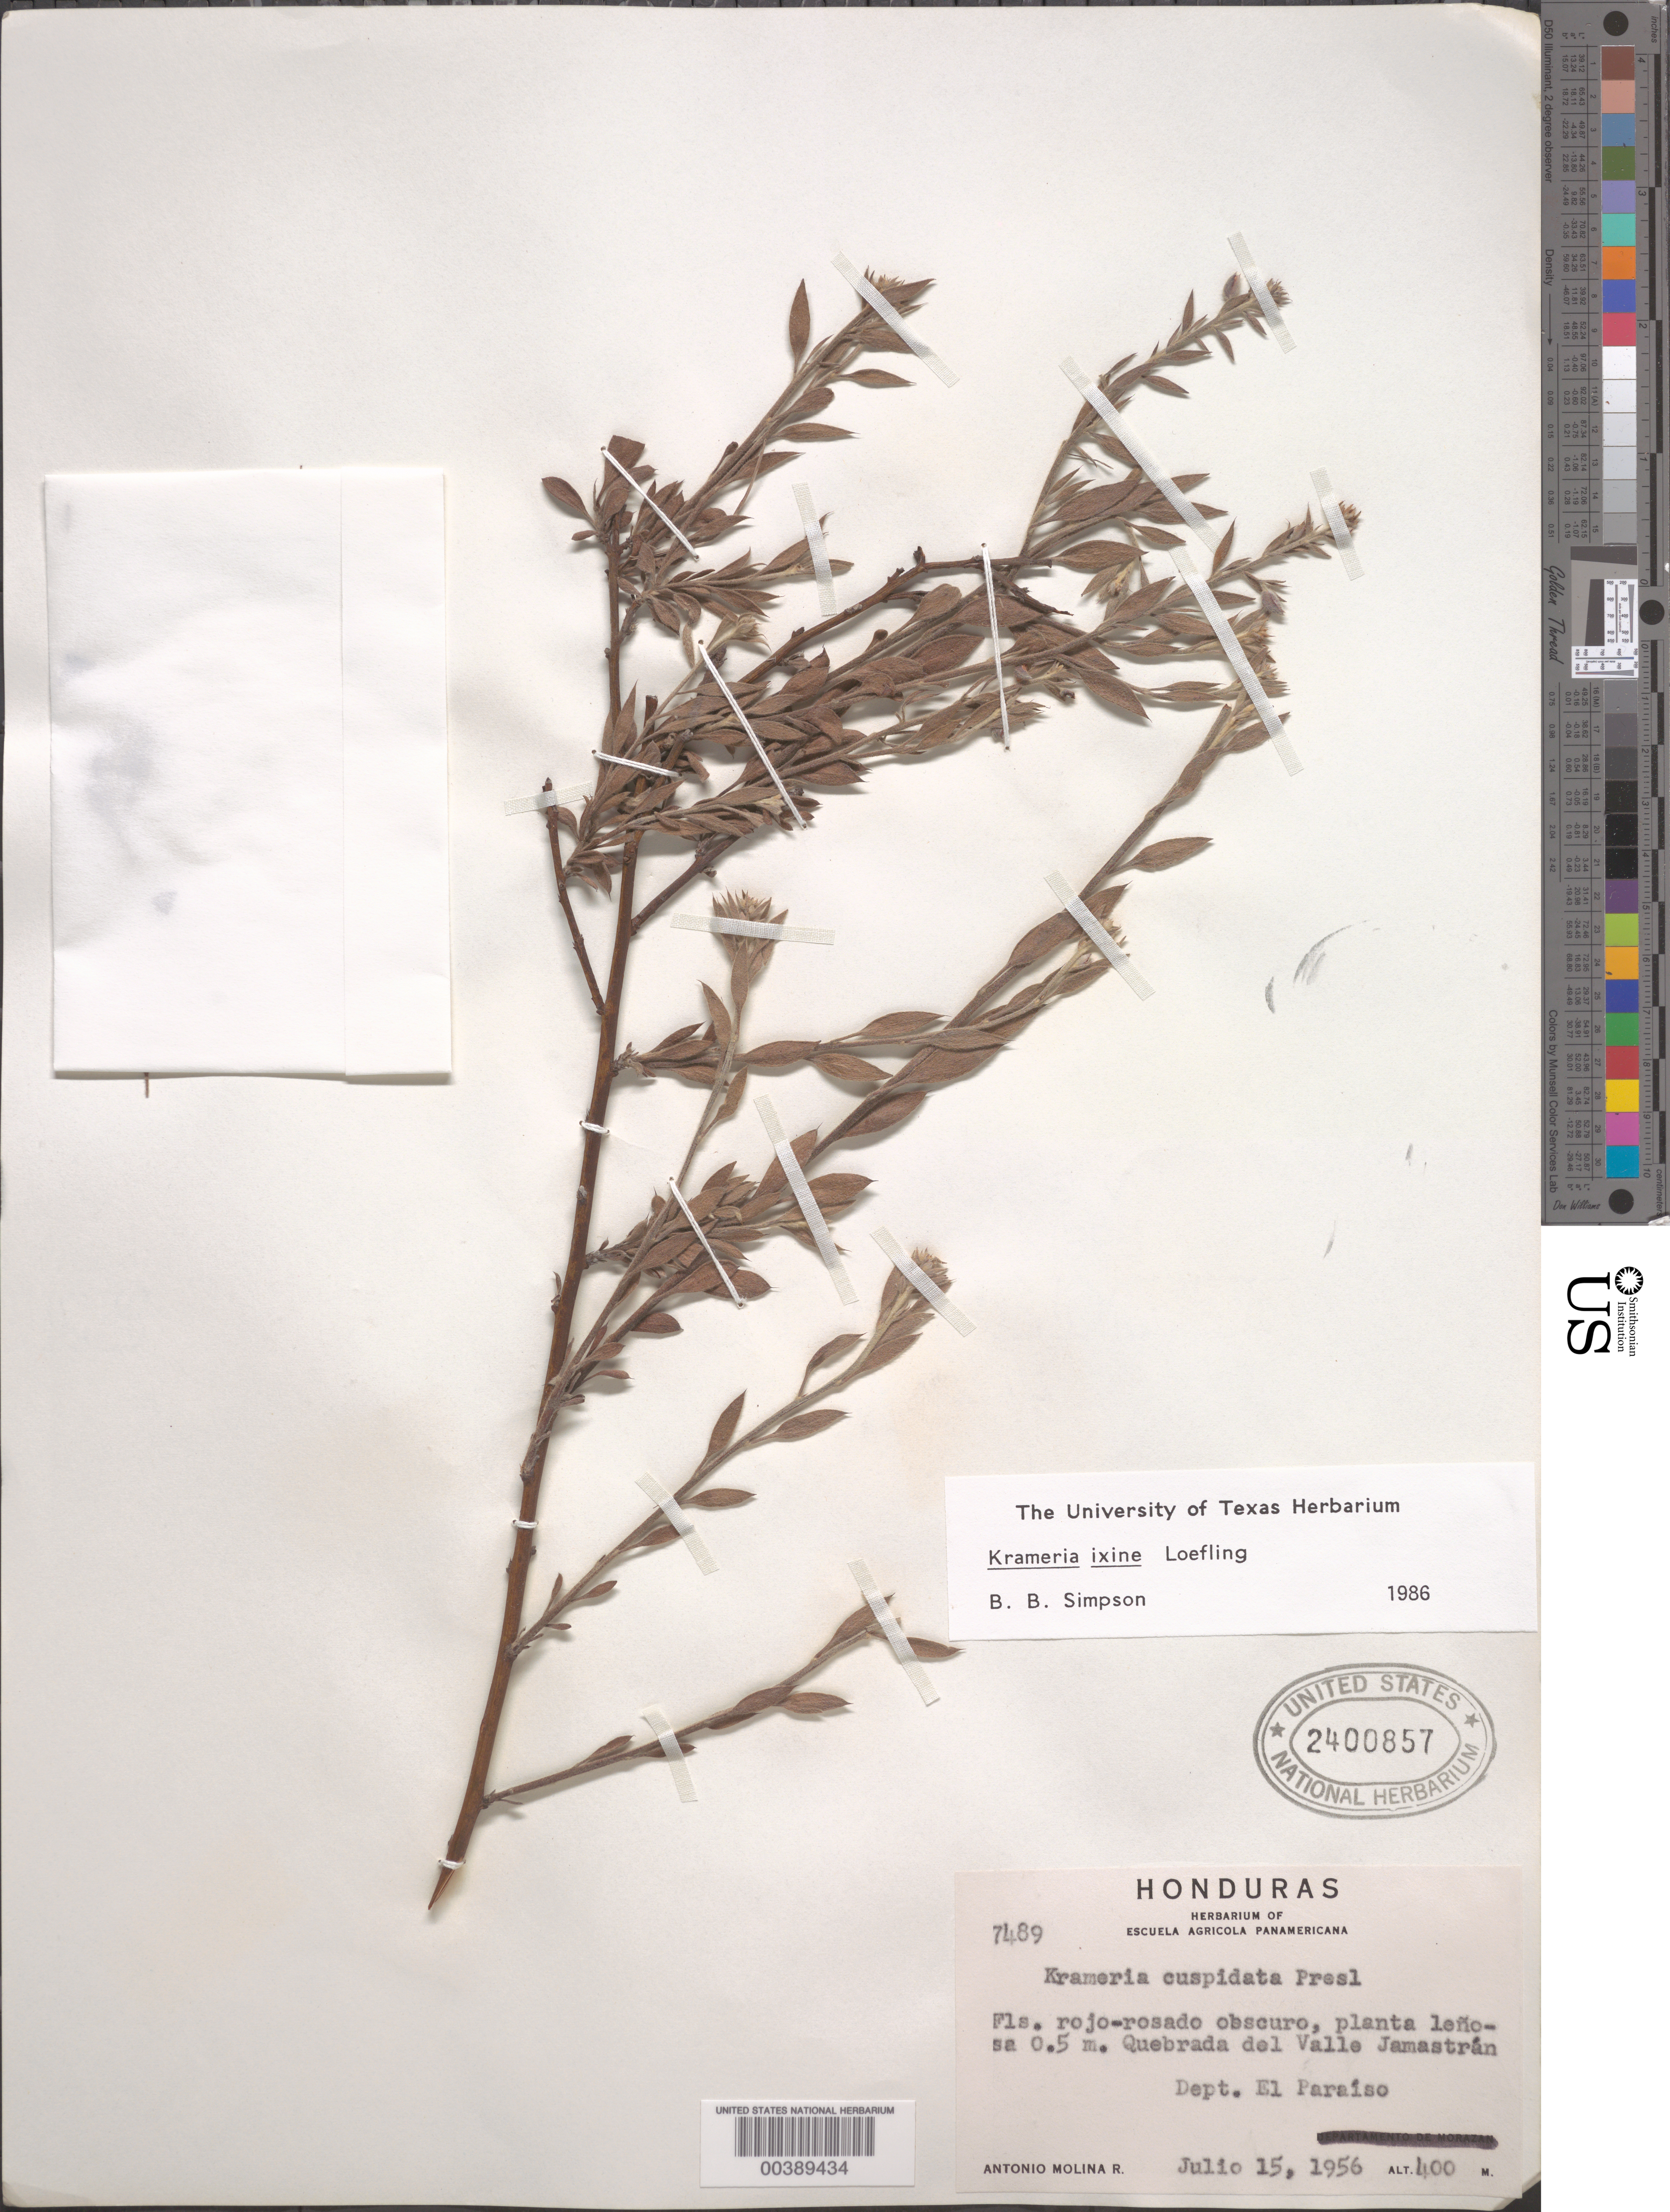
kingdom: Plantae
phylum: Tracheophyta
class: Magnoliopsida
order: Zygophyllales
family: Krameriaceae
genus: Krameria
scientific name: Krameria ixine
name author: L.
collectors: A. Molina R.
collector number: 7489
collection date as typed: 15 Jul 1956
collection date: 1956-07-15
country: Honduras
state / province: El Paraíso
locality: Quebrada del Valle Jamastran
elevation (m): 400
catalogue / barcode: US 2400857